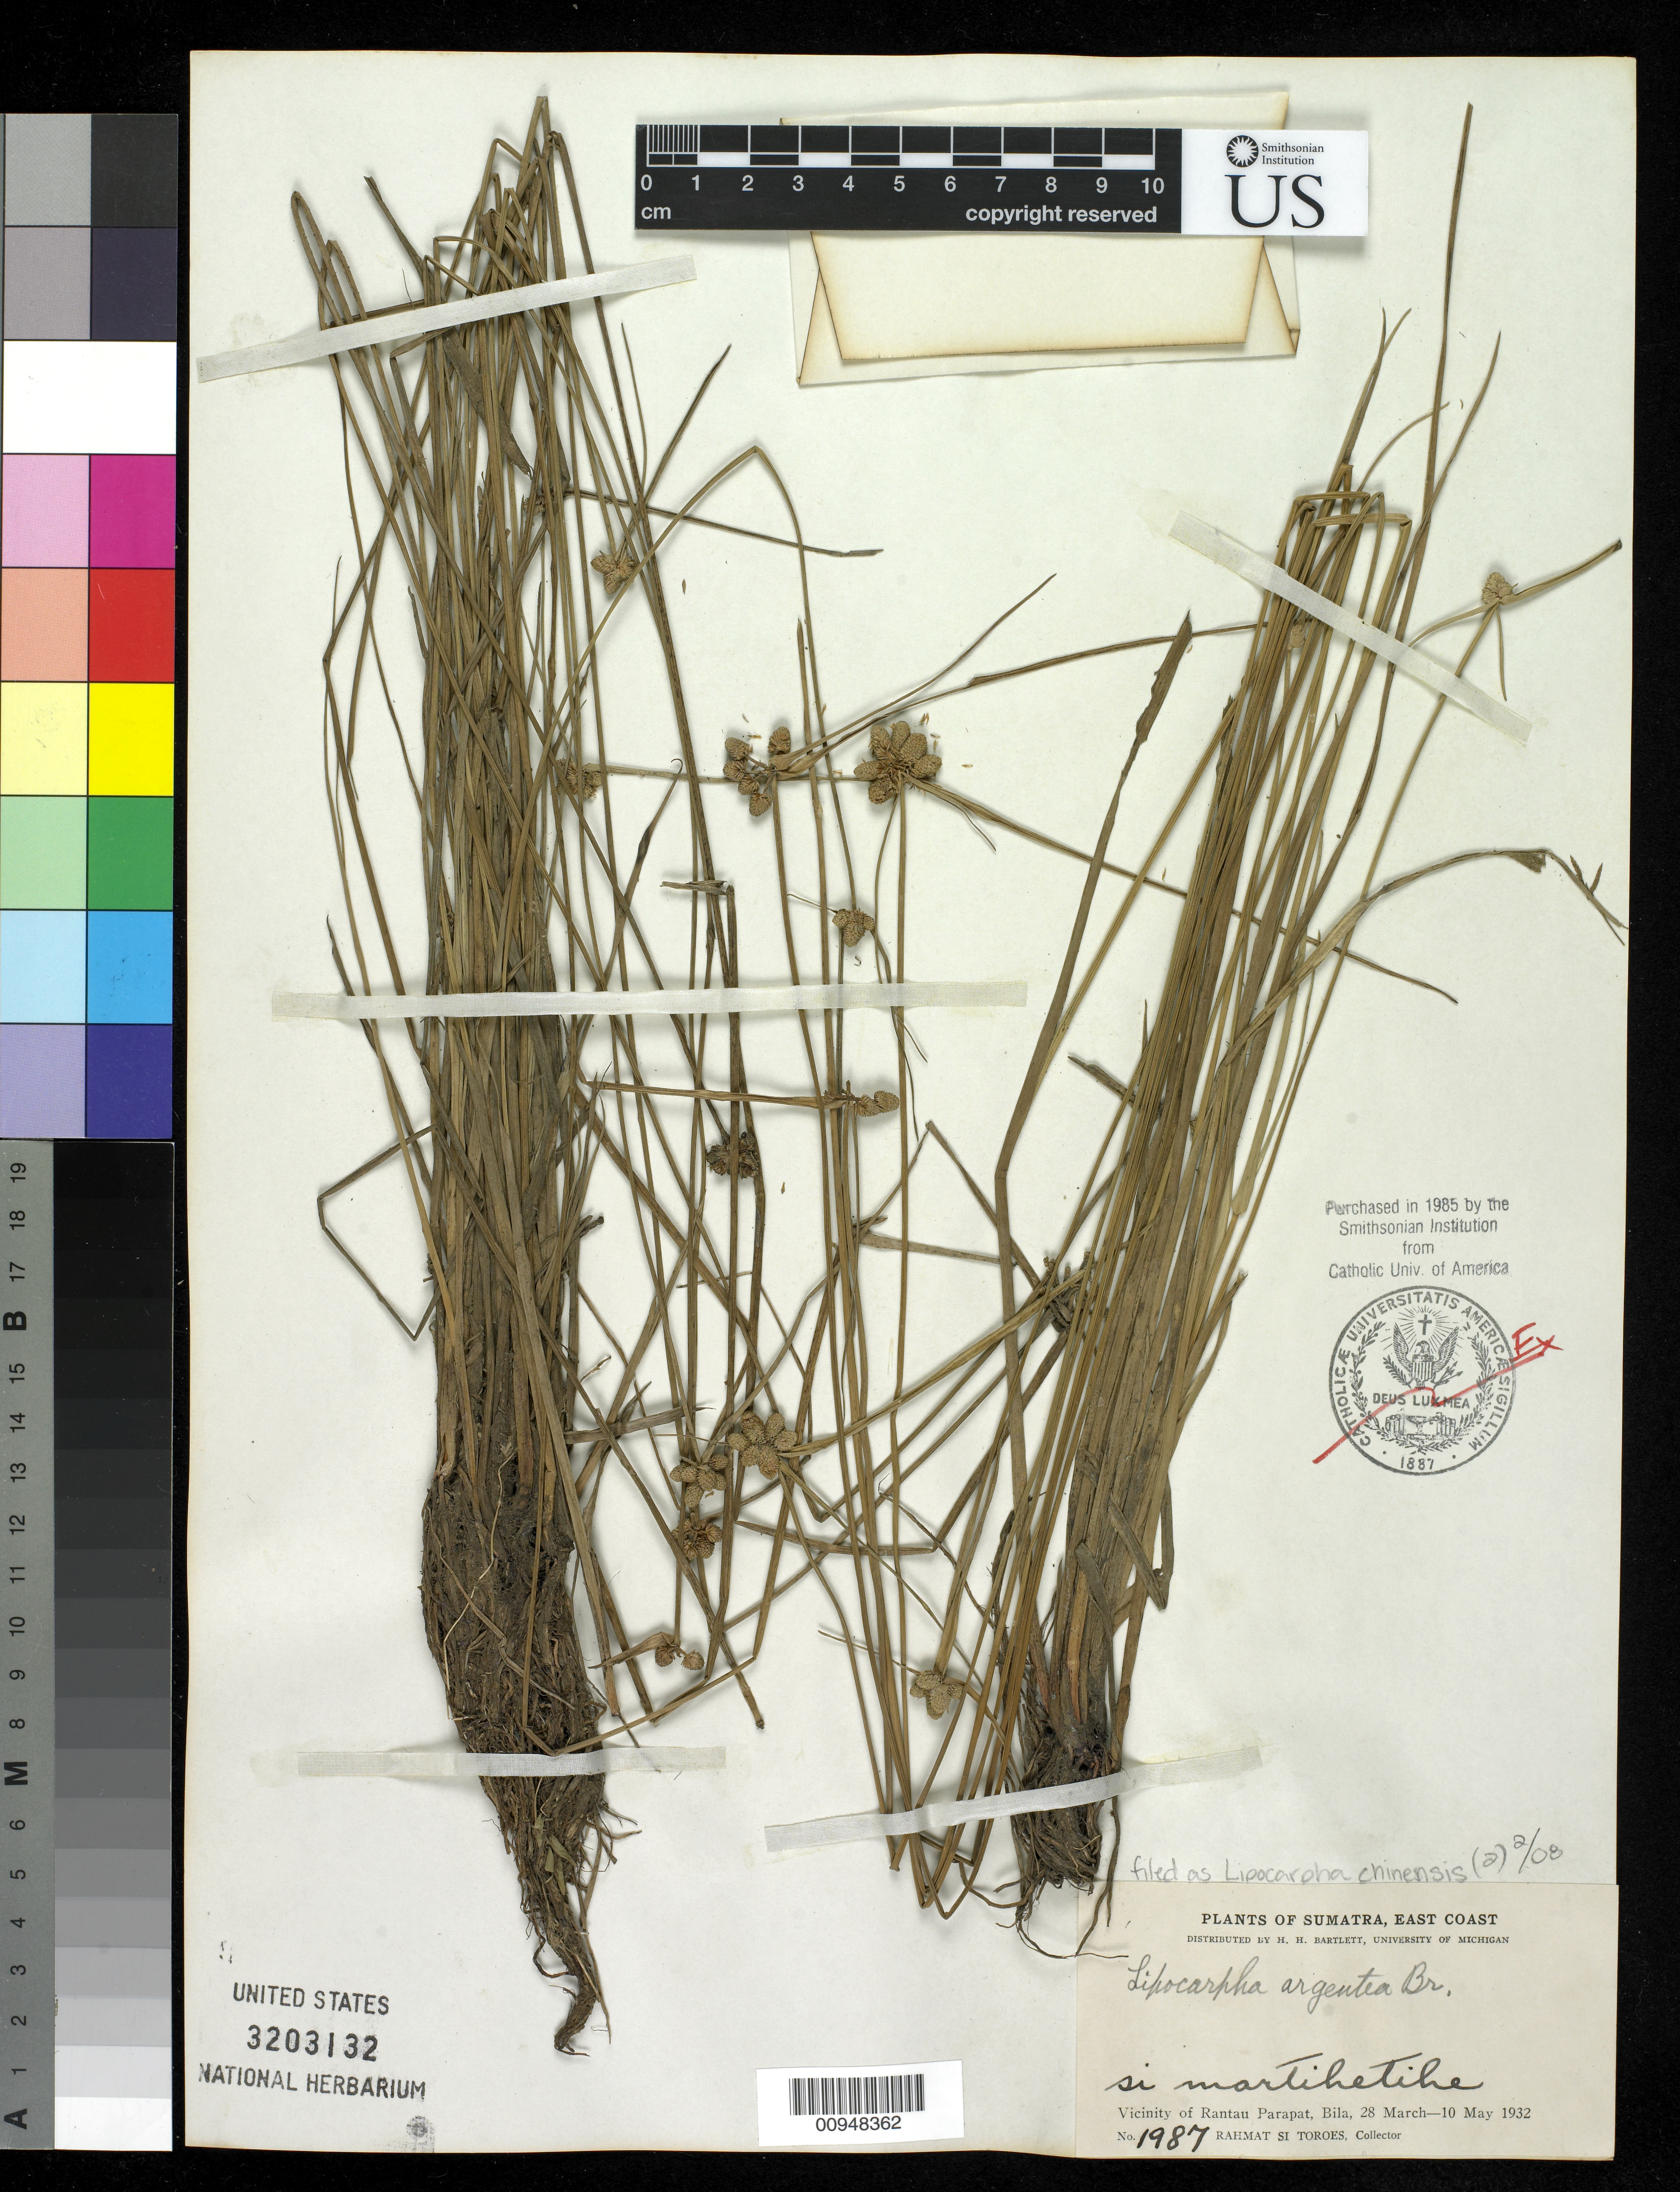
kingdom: Plantae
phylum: Tracheophyta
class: Liliopsida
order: Poales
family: Cyperaceae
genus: Cyperus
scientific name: Cyperus albescens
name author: (Steud.) Larridon & Govaerts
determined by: Strong, M. T., (US), Smithsonian Institution - National Museum of Natural History (UNITED STATES)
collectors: Rahmat Si Boeea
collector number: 1987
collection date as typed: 28 Mar 1932 to 10 May 1932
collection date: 1932-03-28/1932-05-10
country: Indonesia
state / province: Sumatra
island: Sumatra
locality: vicinity of Rantau Parapat, Bila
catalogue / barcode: US 3203132